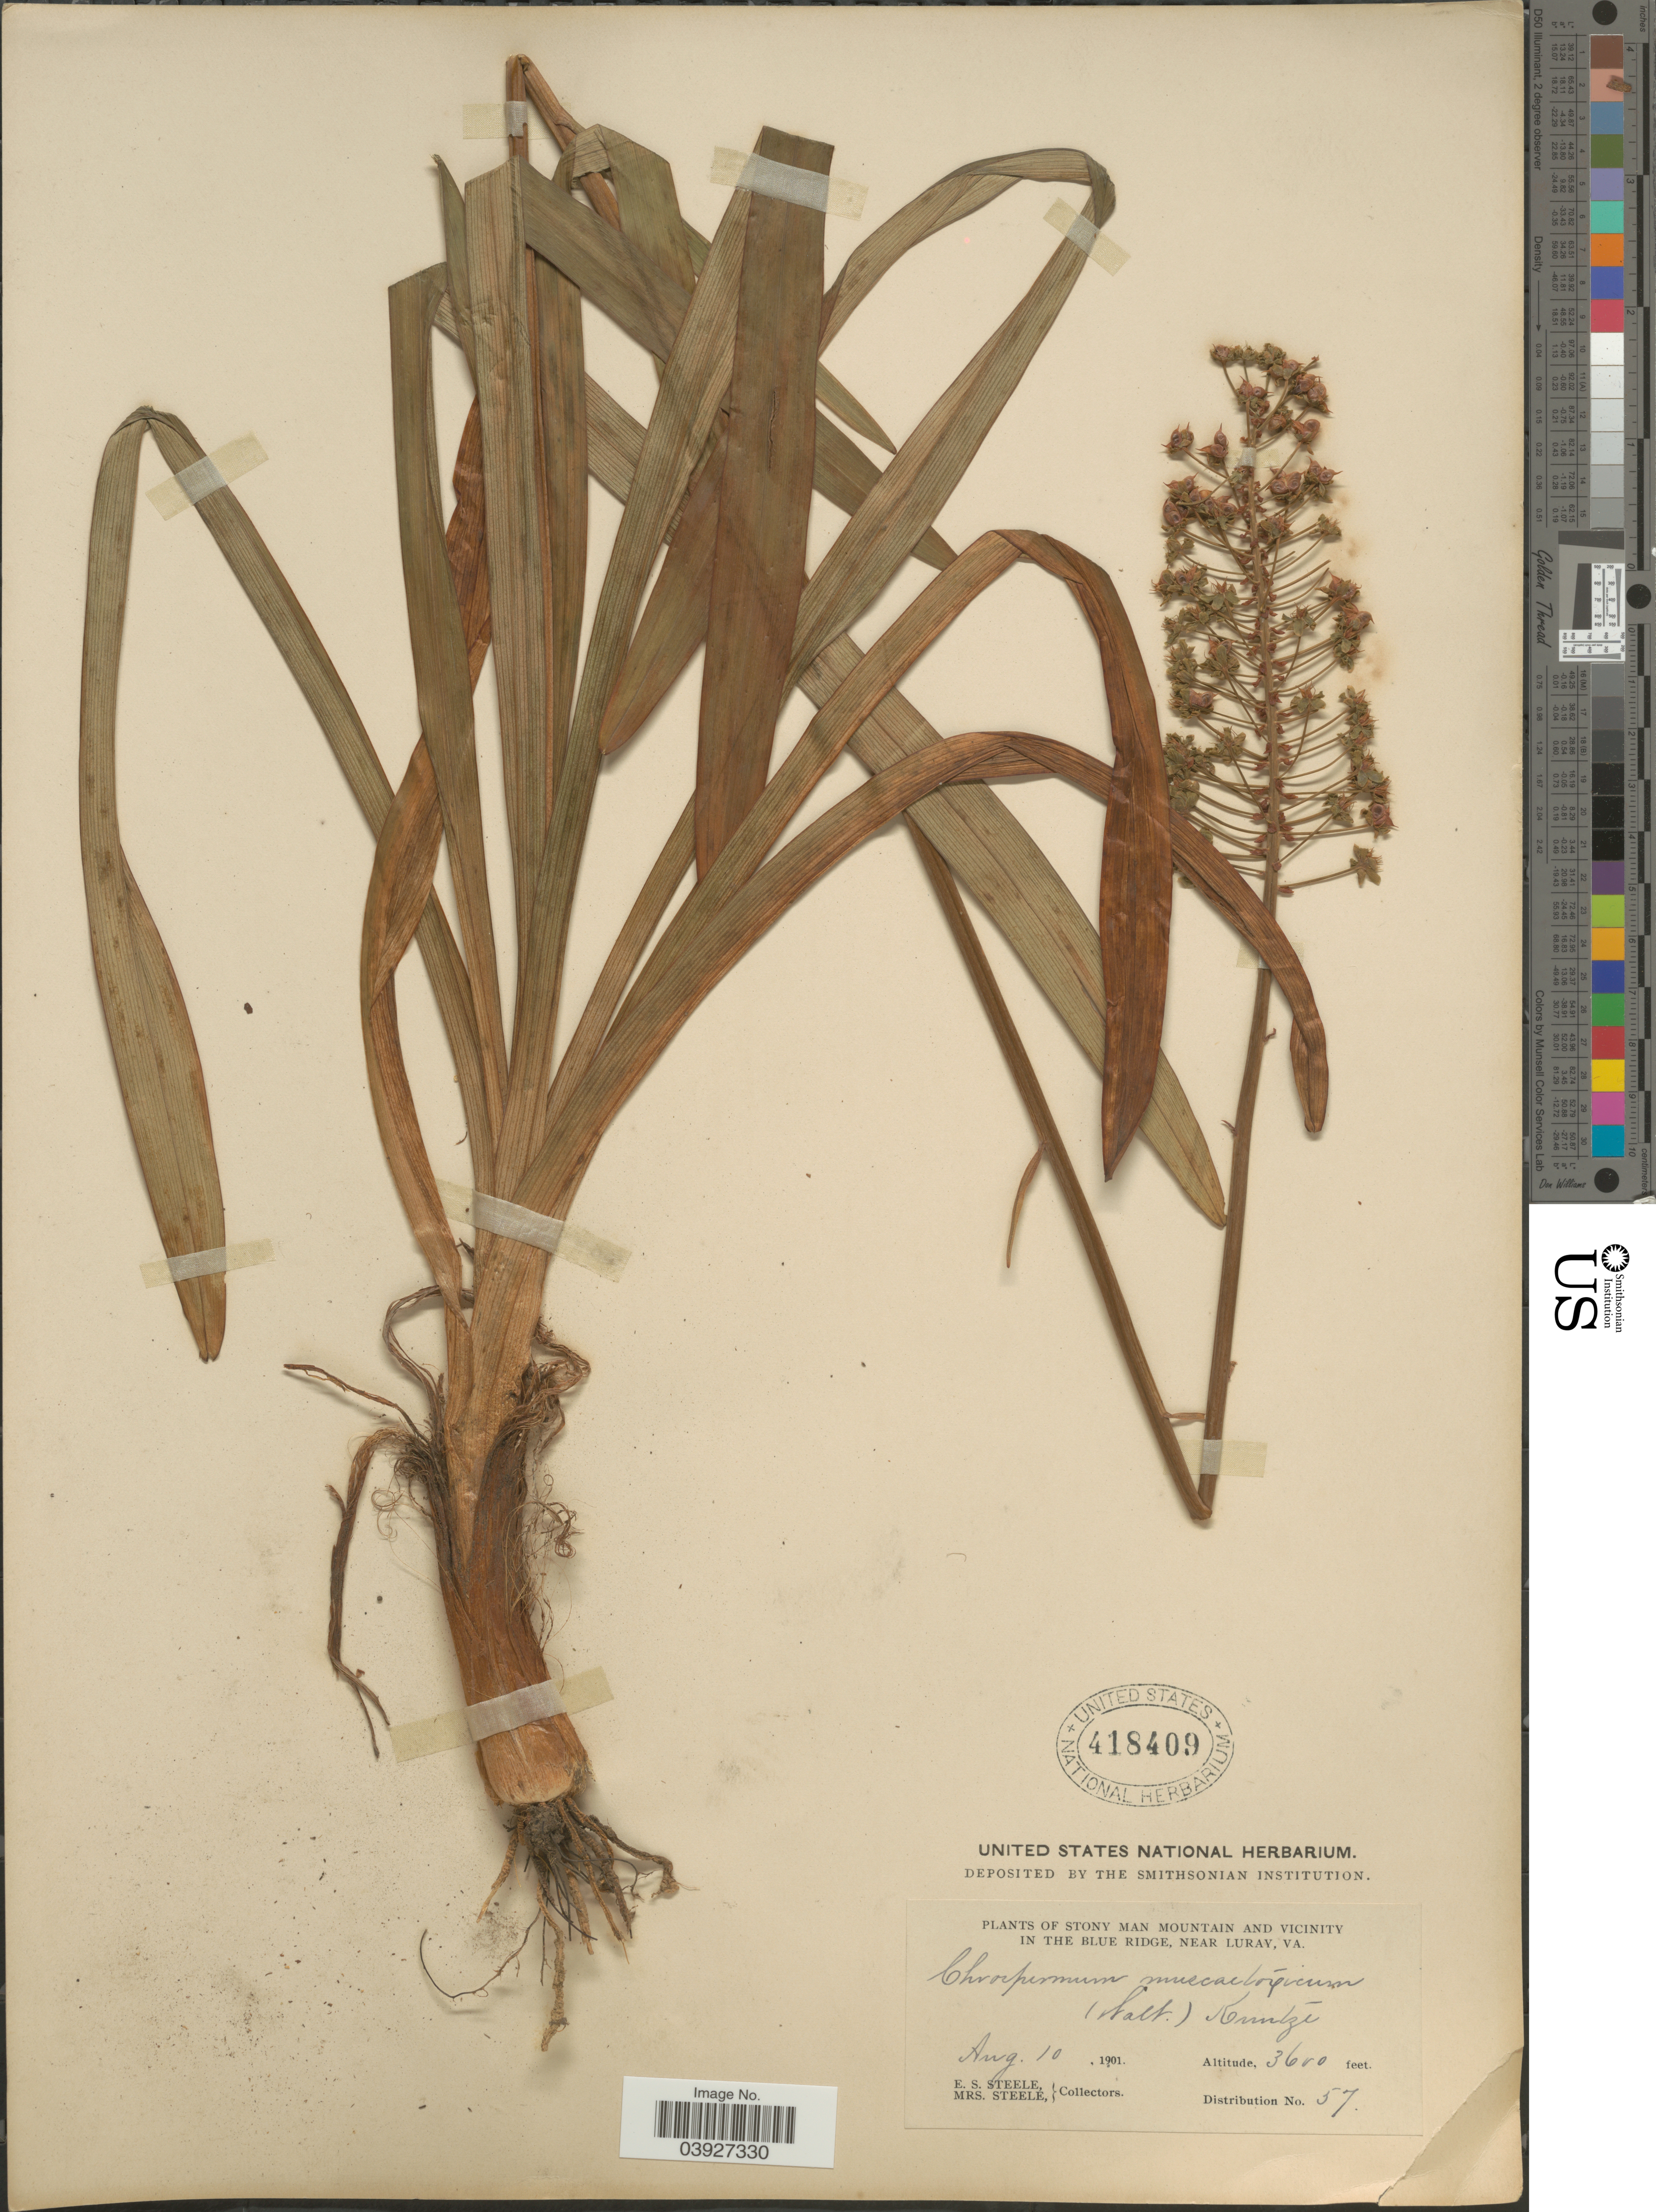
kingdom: Plantae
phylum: Tracheophyta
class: Liliopsida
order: Liliales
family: Melanthiaceae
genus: Amianthium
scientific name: Amianthium muscitoxicum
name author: (Walter) A. Gray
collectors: E. Steele & Mrs. E. S. Steele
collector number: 57?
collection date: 1901-08-10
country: United States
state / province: Virginia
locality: Stony Man Mountain and vicinity in the Blue Ridge, near Luray.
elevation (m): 1097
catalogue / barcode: US 418409